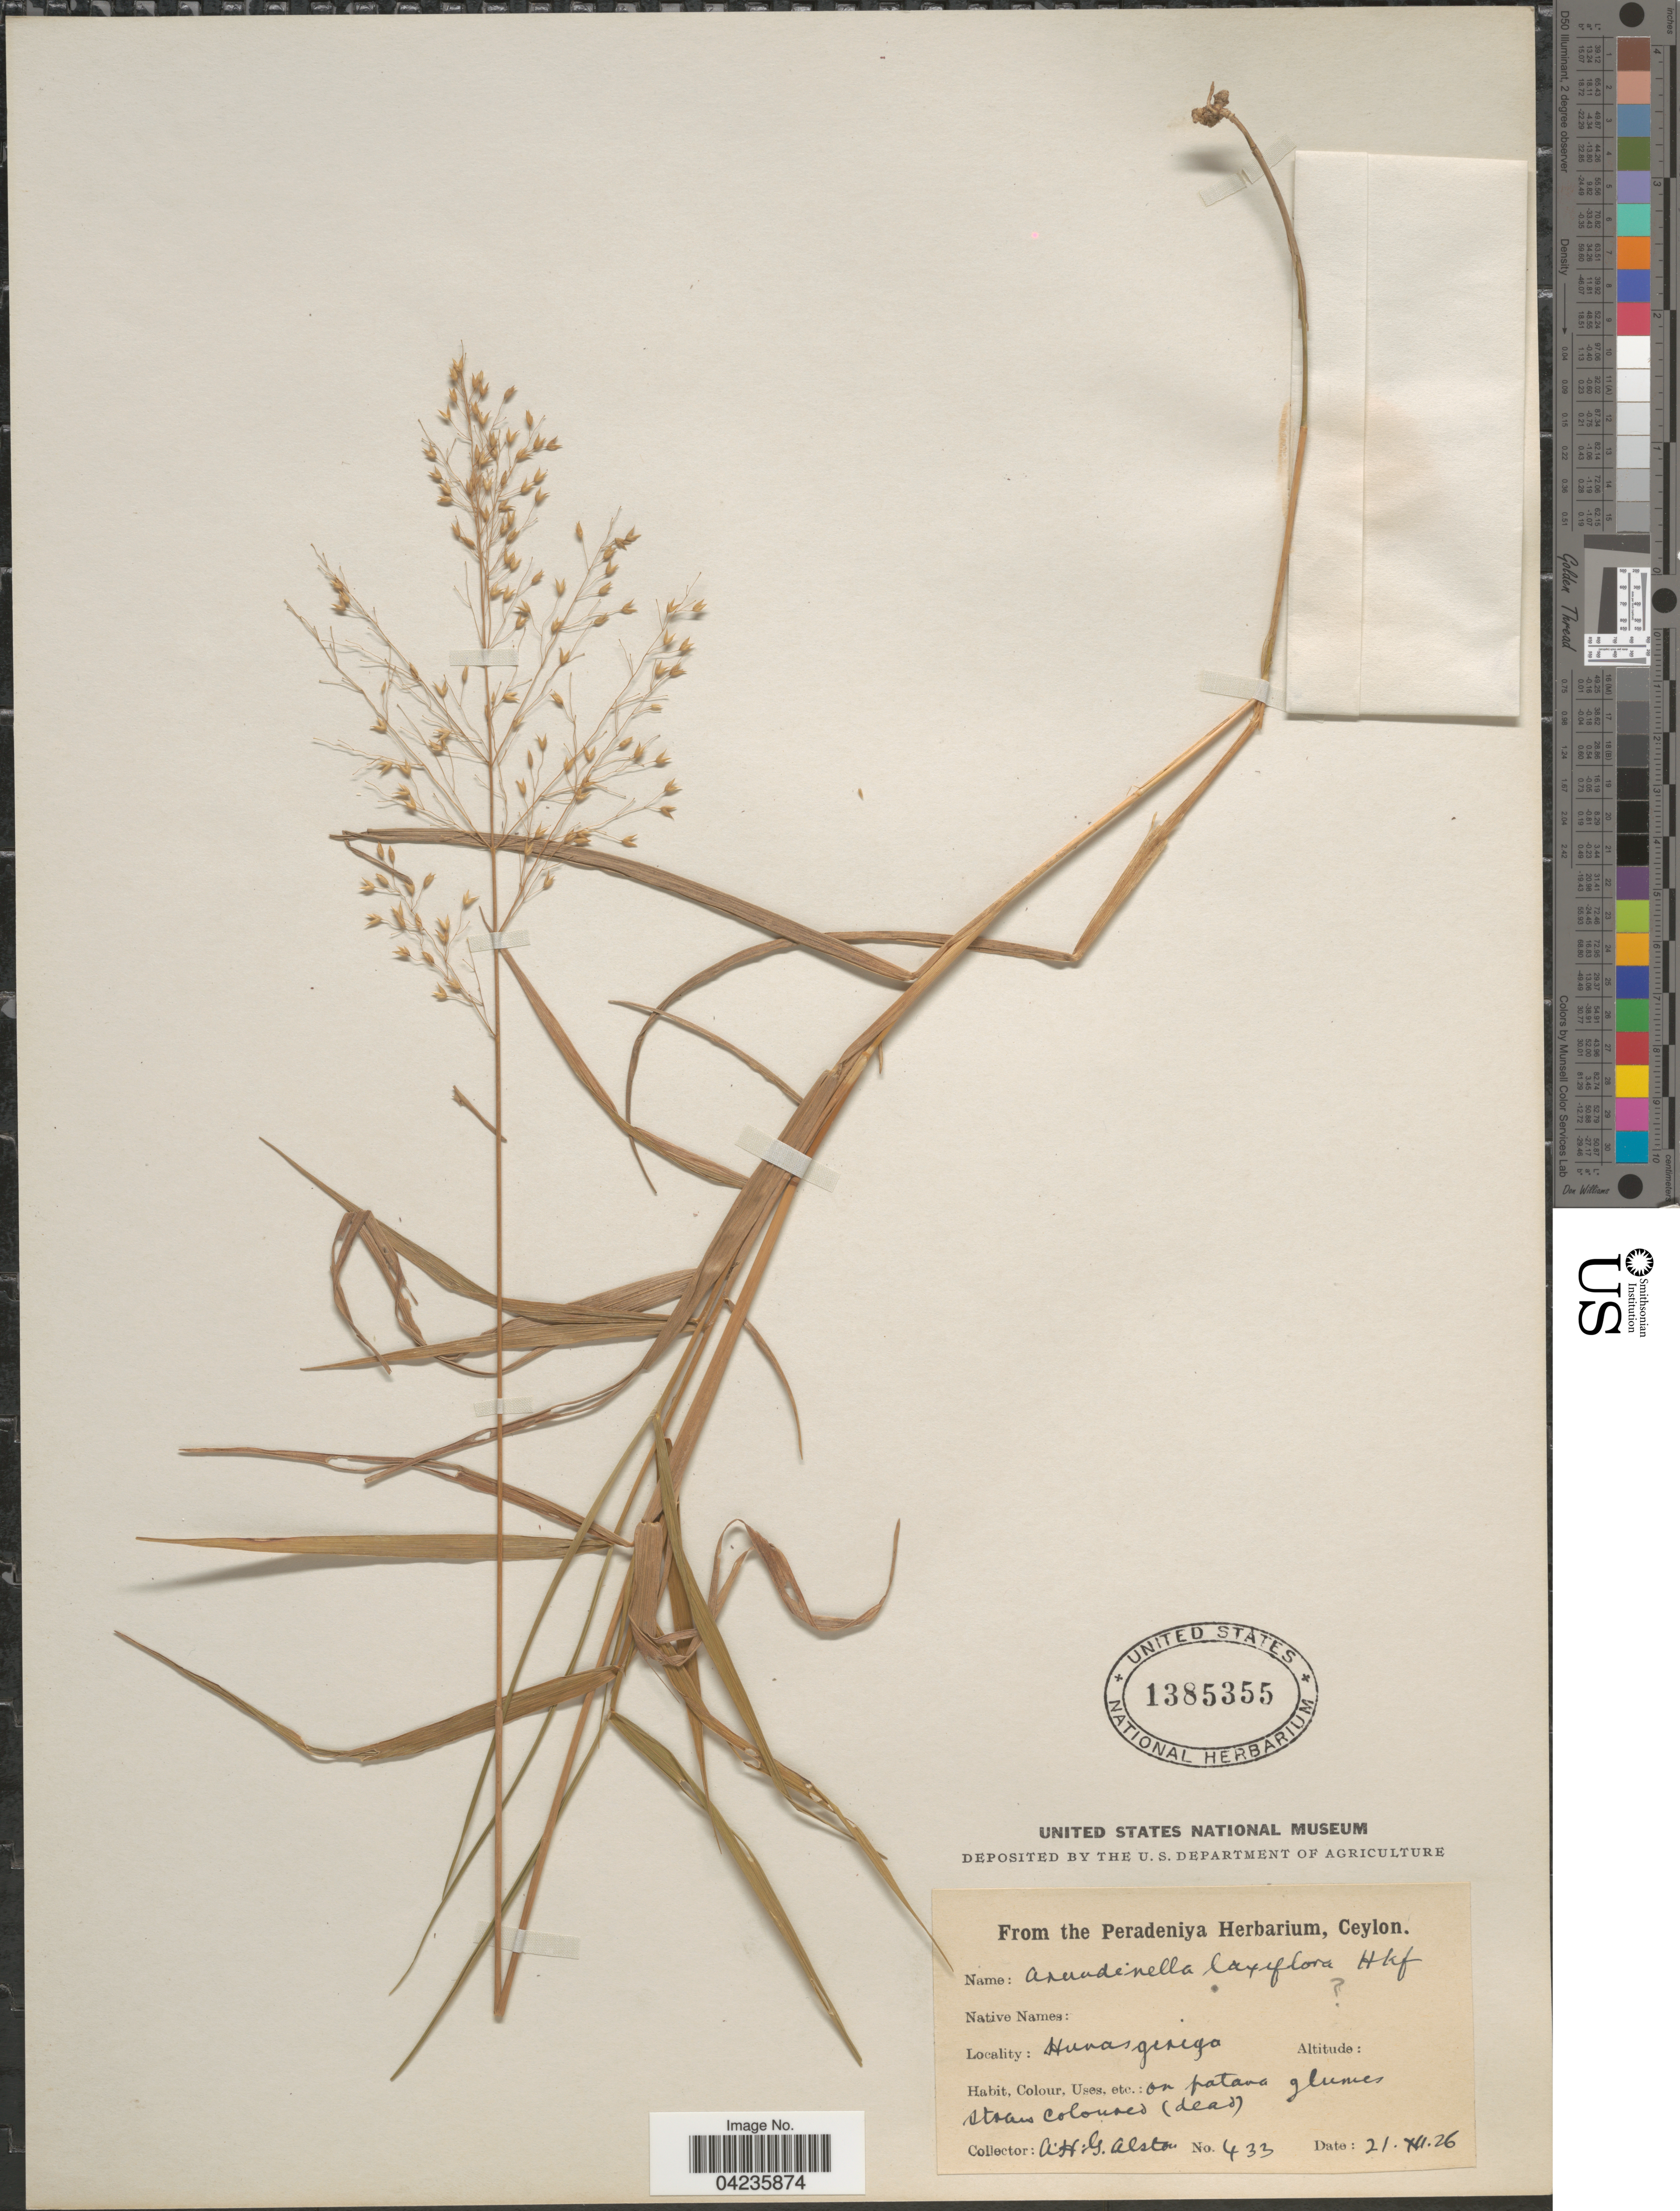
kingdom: Plantae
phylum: Tracheophyta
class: Liliopsida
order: Poales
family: Poaceae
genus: Arundinella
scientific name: Arundinella laxiflora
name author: Hook. f.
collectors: A. H. Alston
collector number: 433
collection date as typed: Transcribed d/m/y: 21/12/26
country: Sri Lanka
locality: Hunasgiriya.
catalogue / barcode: US 1385355